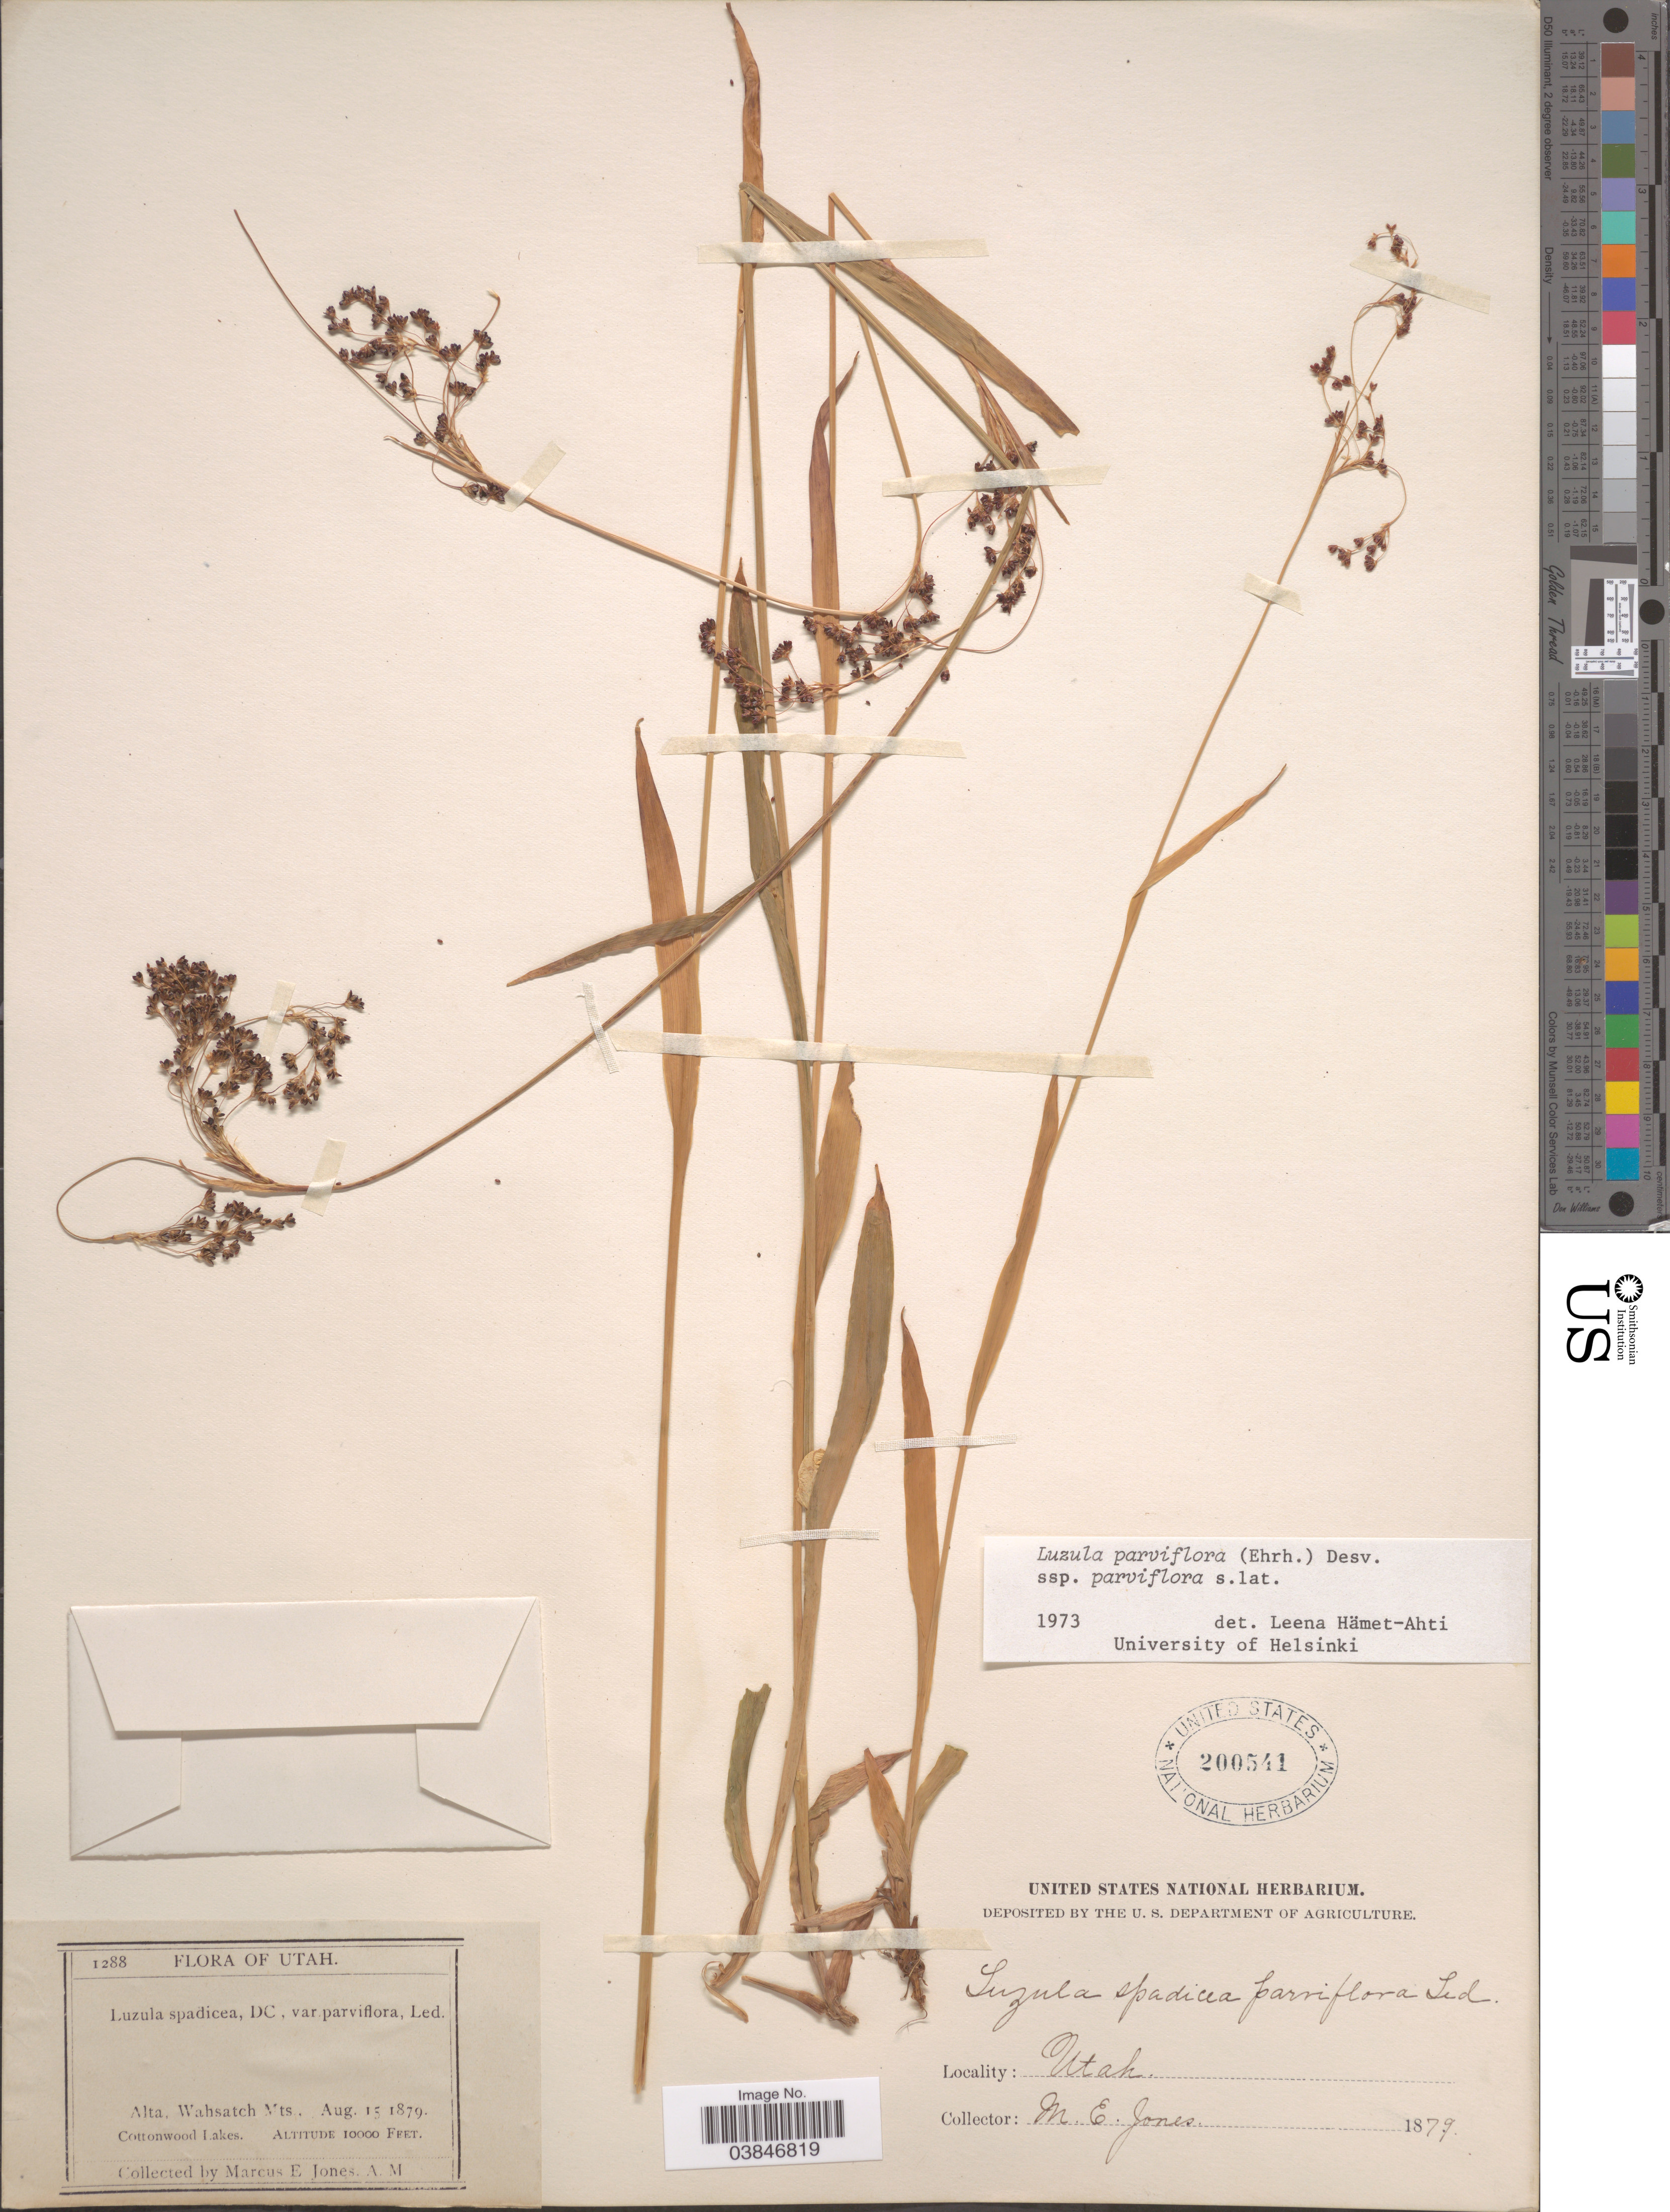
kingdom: Plantae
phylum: Tracheophyta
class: Liliopsida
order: Poales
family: Juncaceae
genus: Luzula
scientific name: Luzula parviflora subsp. parviflora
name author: (Ehrh.) Desv.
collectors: M. E. Jones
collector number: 1288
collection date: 1879-08-15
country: United States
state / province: Utah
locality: Alta. Wahsatch Mts. Cottonwood Lakes.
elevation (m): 3048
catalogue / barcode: US 200541